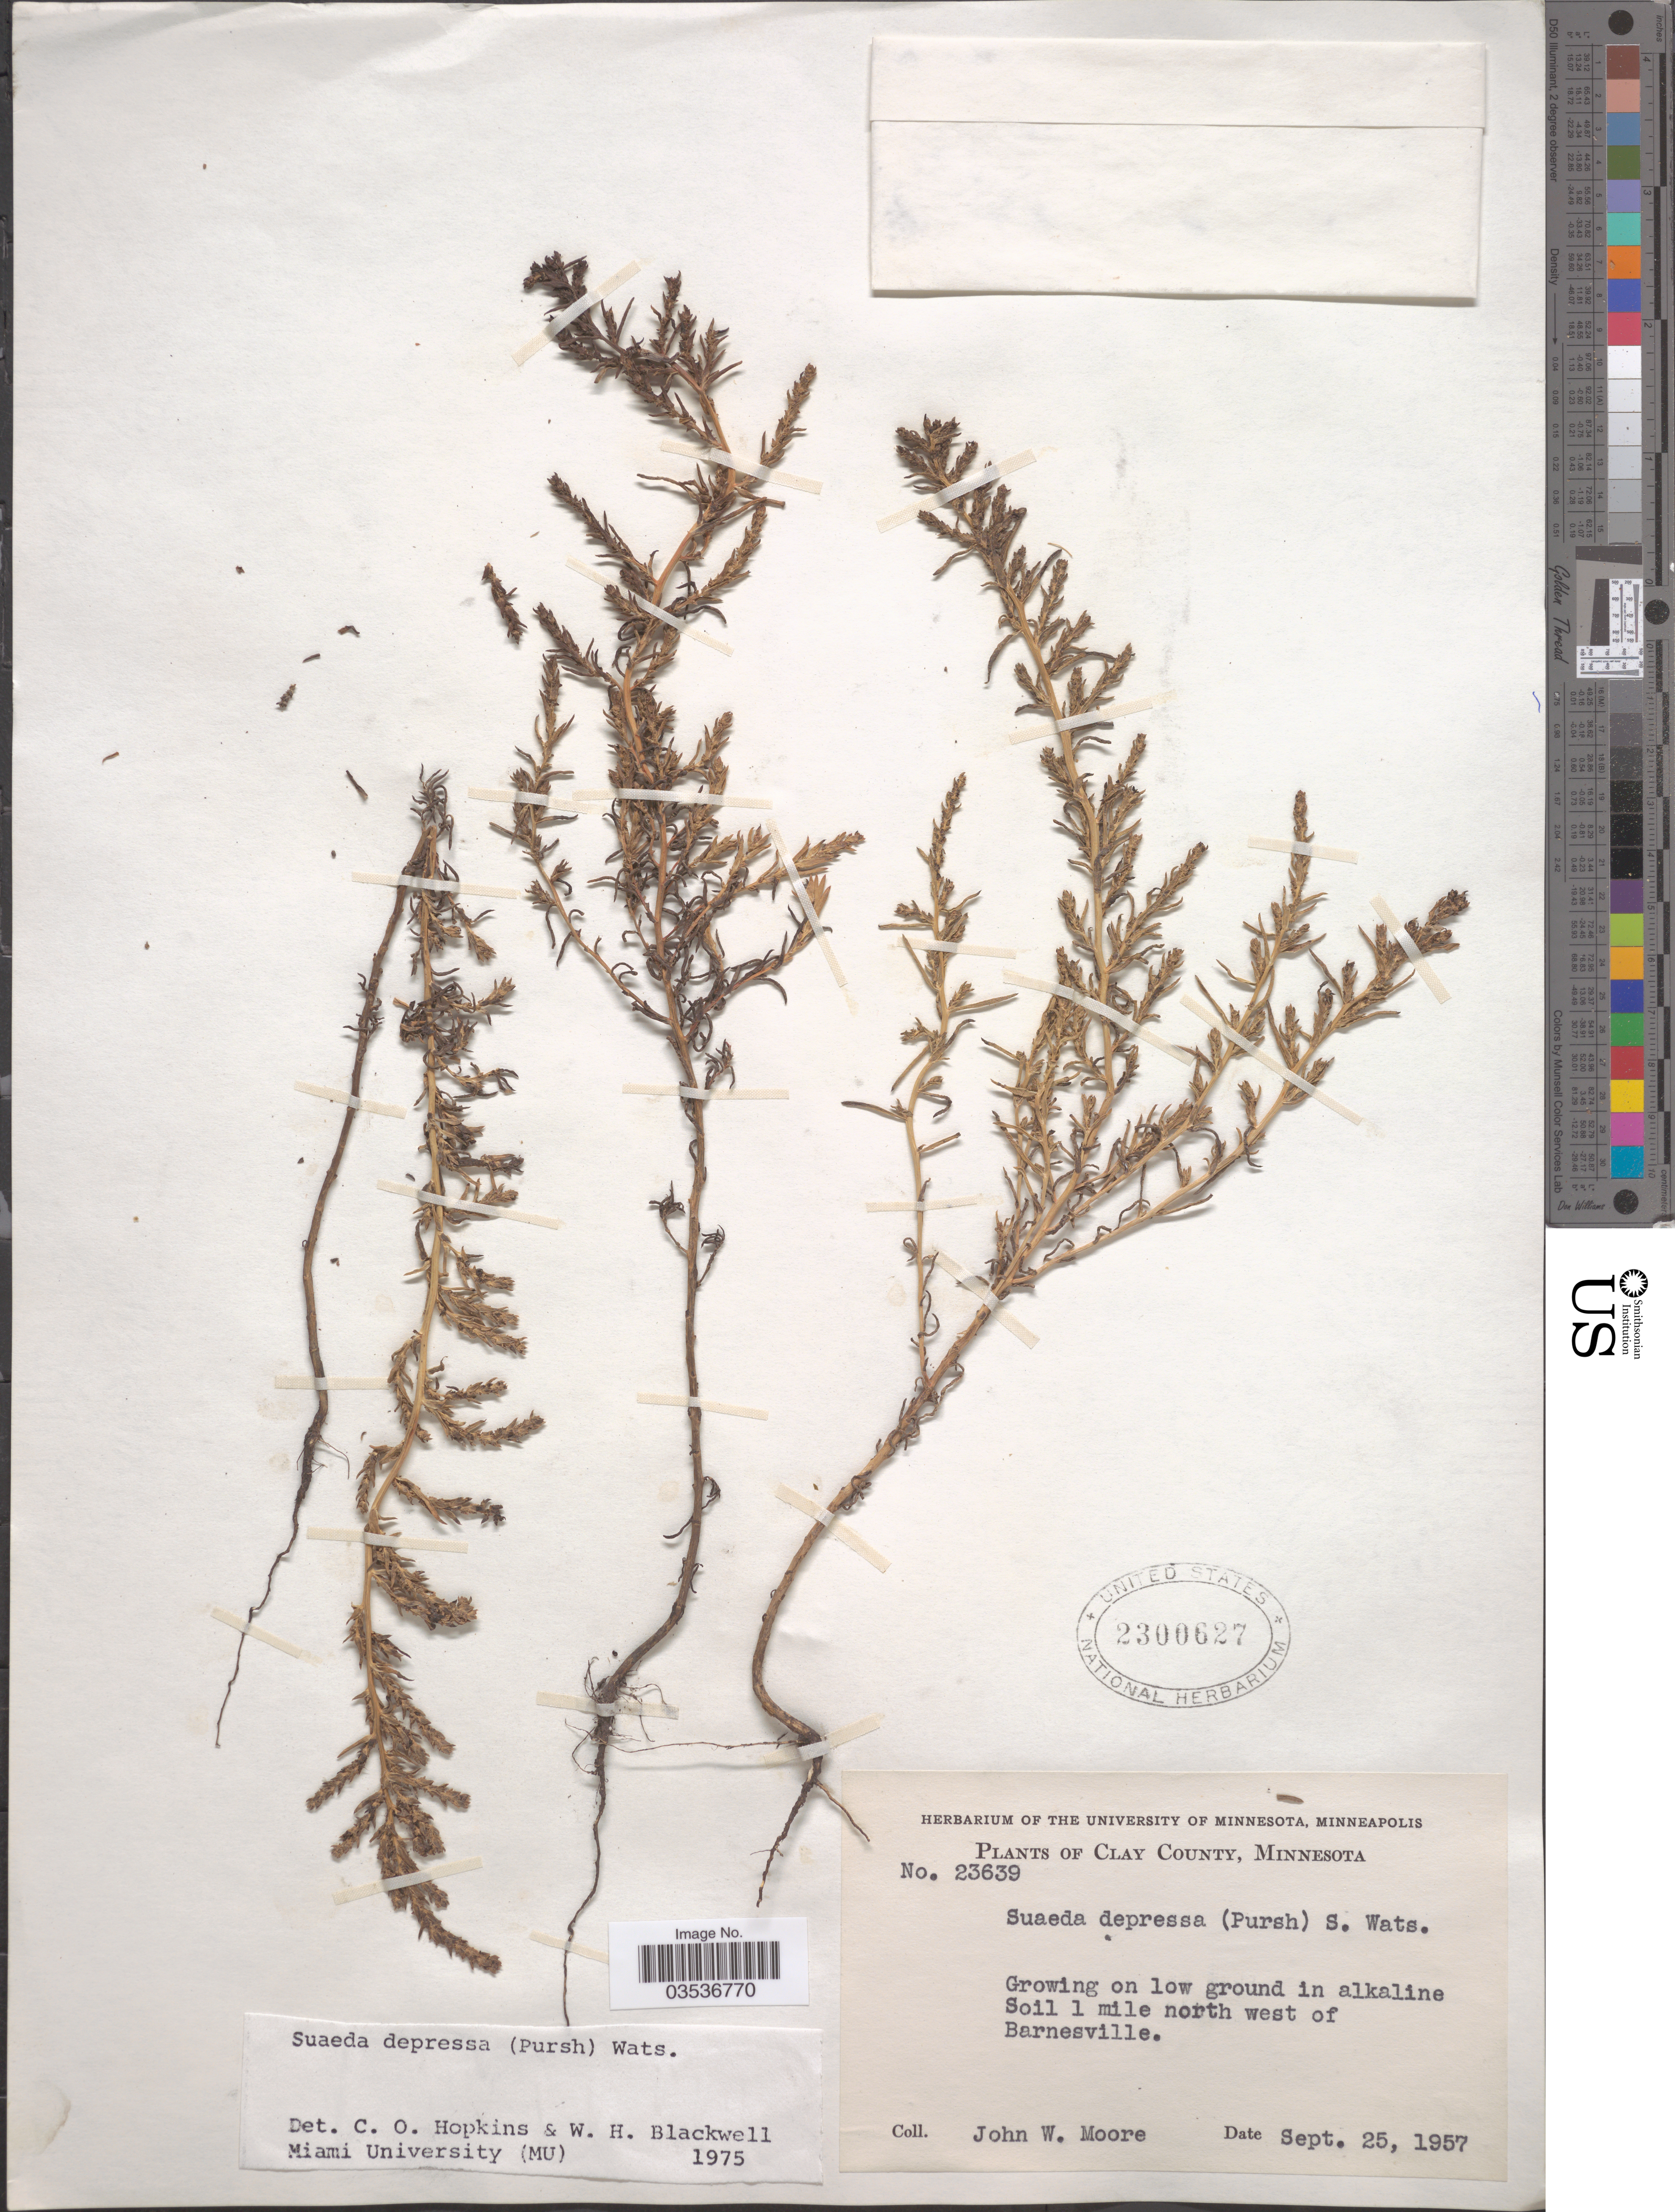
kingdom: Plantae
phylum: Tracheophyta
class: Magnoliopsida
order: Caryophyllales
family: Amaranthaceae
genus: Suaeda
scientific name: Suaeda depressa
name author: (Pursh) S. Watson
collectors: J. Moore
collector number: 23639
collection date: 1957-09-25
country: United States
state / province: Minnesota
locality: Clay County. Soil 1 mile north west of Barnesville.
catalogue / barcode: US 2300627